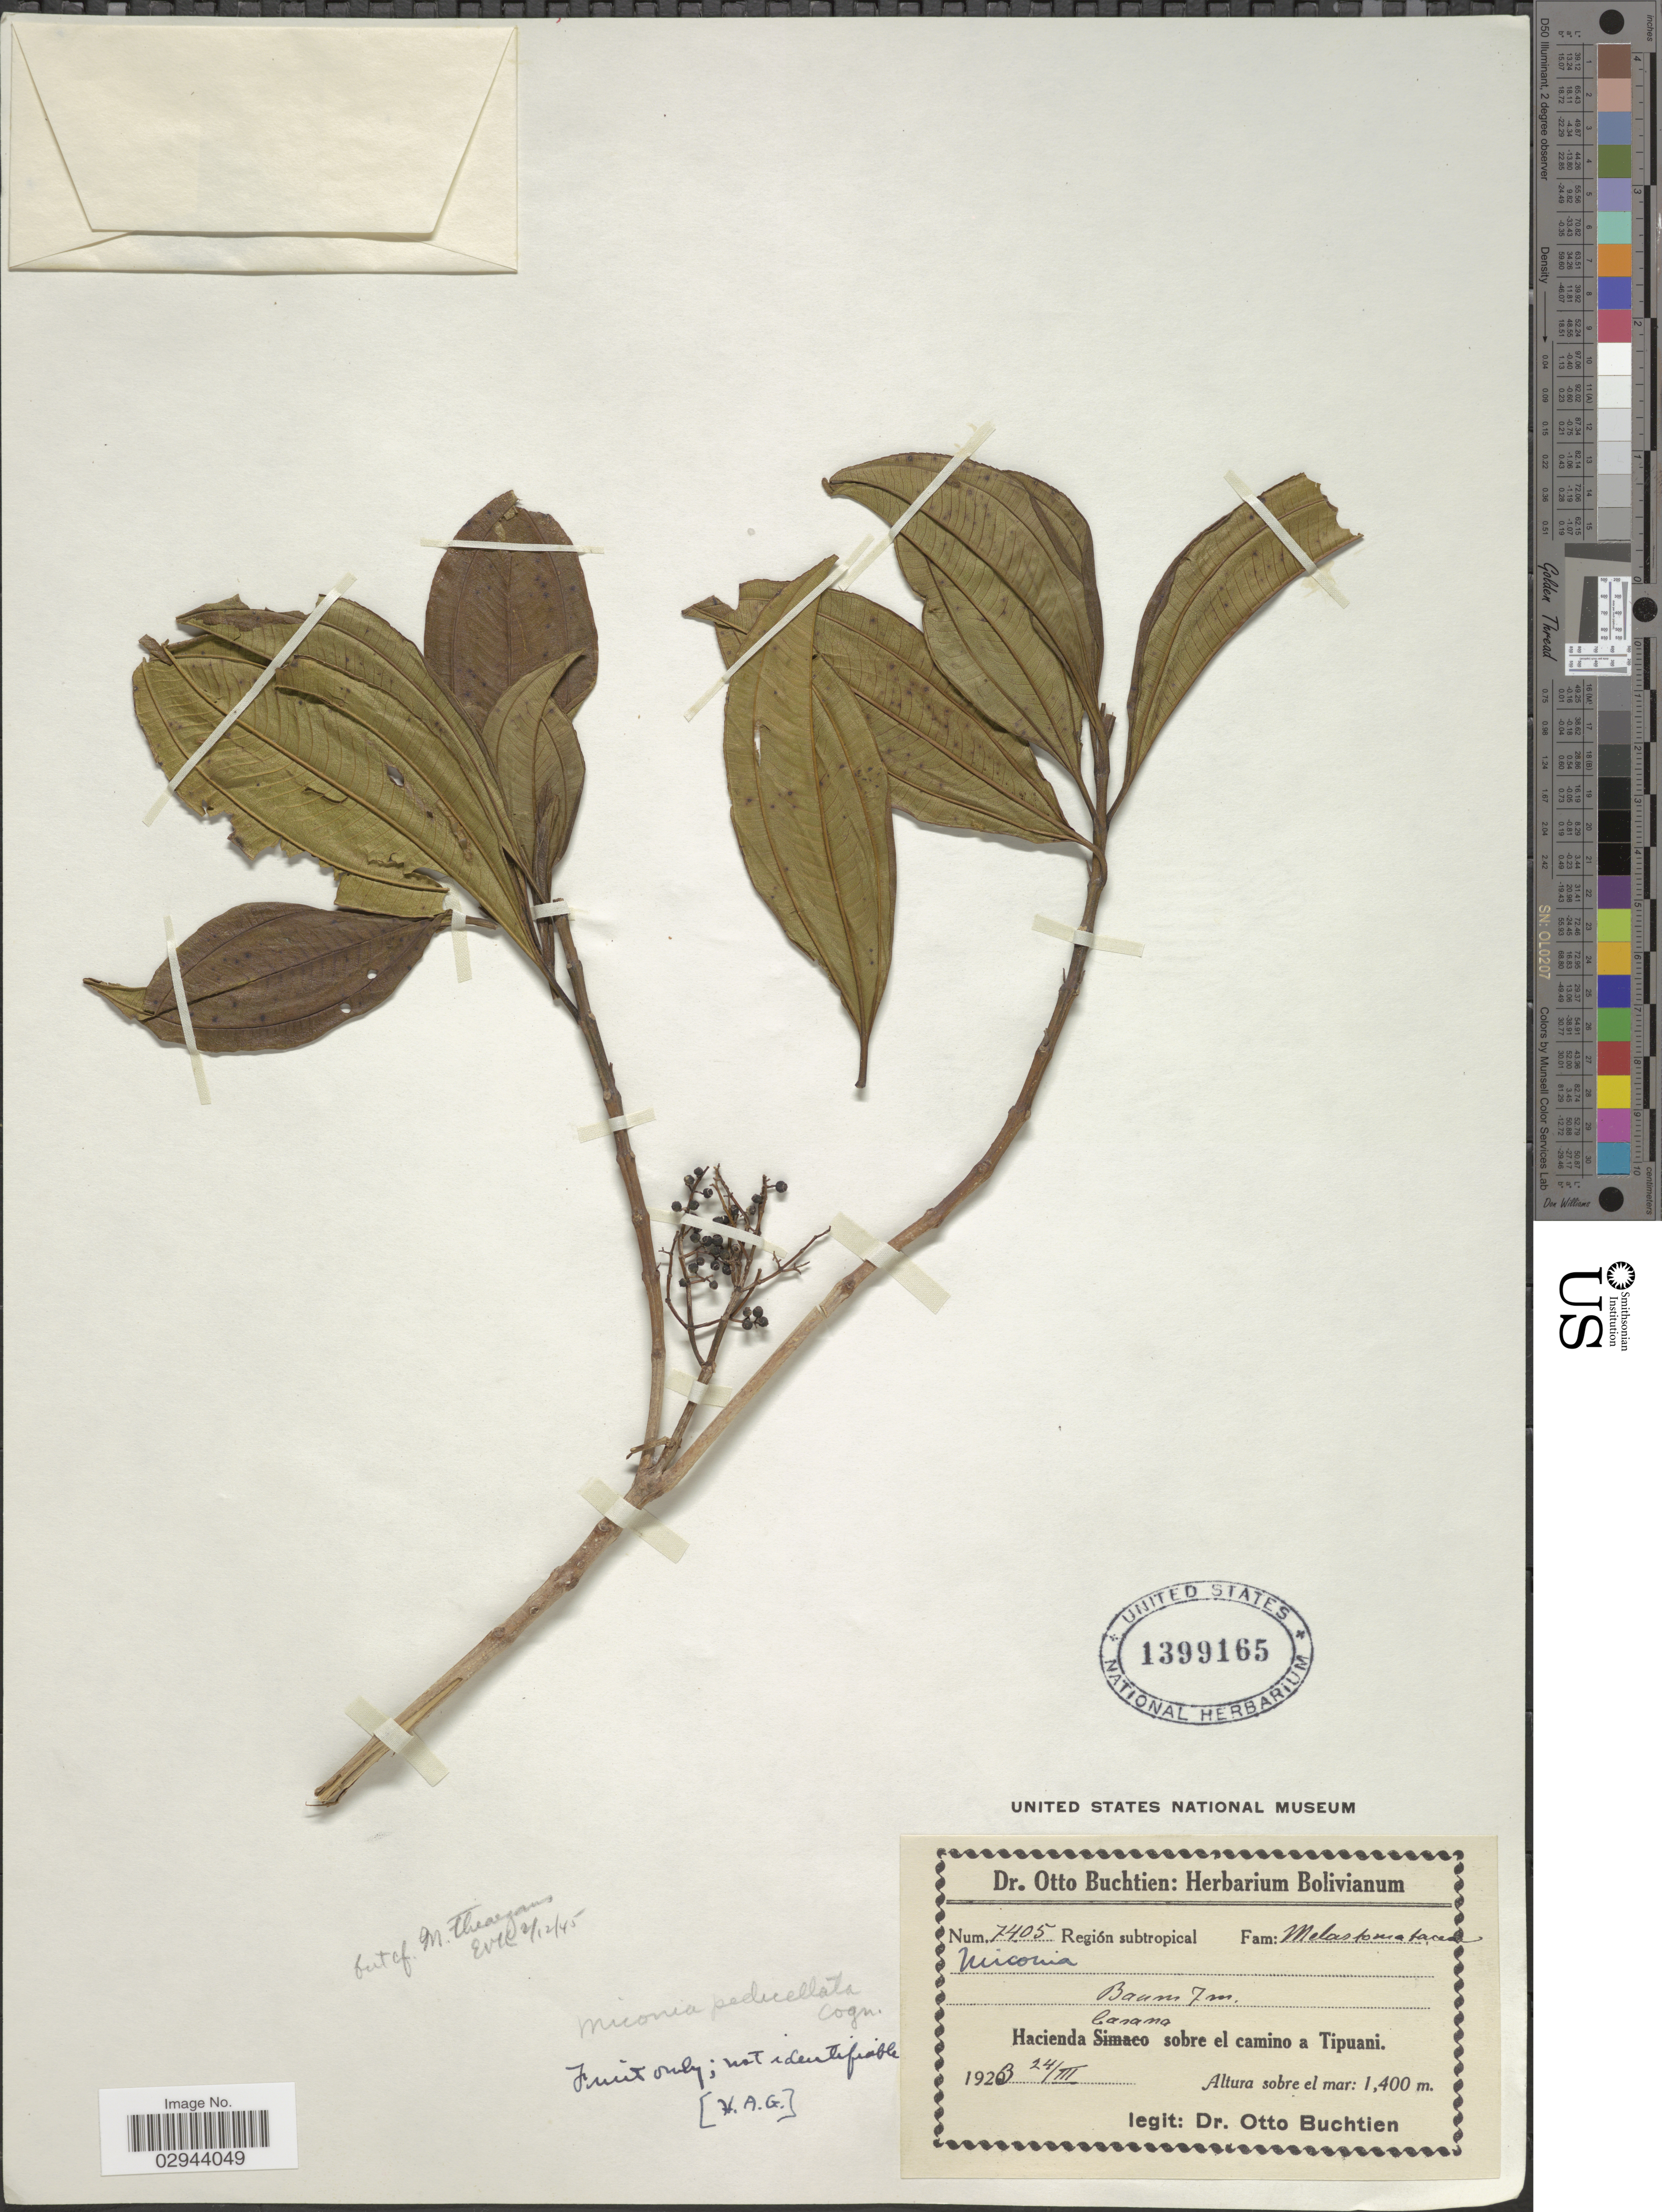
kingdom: Plantae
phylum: Tracheophyta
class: Magnoliopsida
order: Myrtales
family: Melastomataceae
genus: Miconia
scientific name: Miconia theizans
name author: (Bonpl.) Cogn.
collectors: O. Buchtien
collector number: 7405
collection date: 1923-03-24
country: Bolivia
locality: Hacienda Canama sobre al camino a Tipuani.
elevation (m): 1400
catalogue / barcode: US 1399165